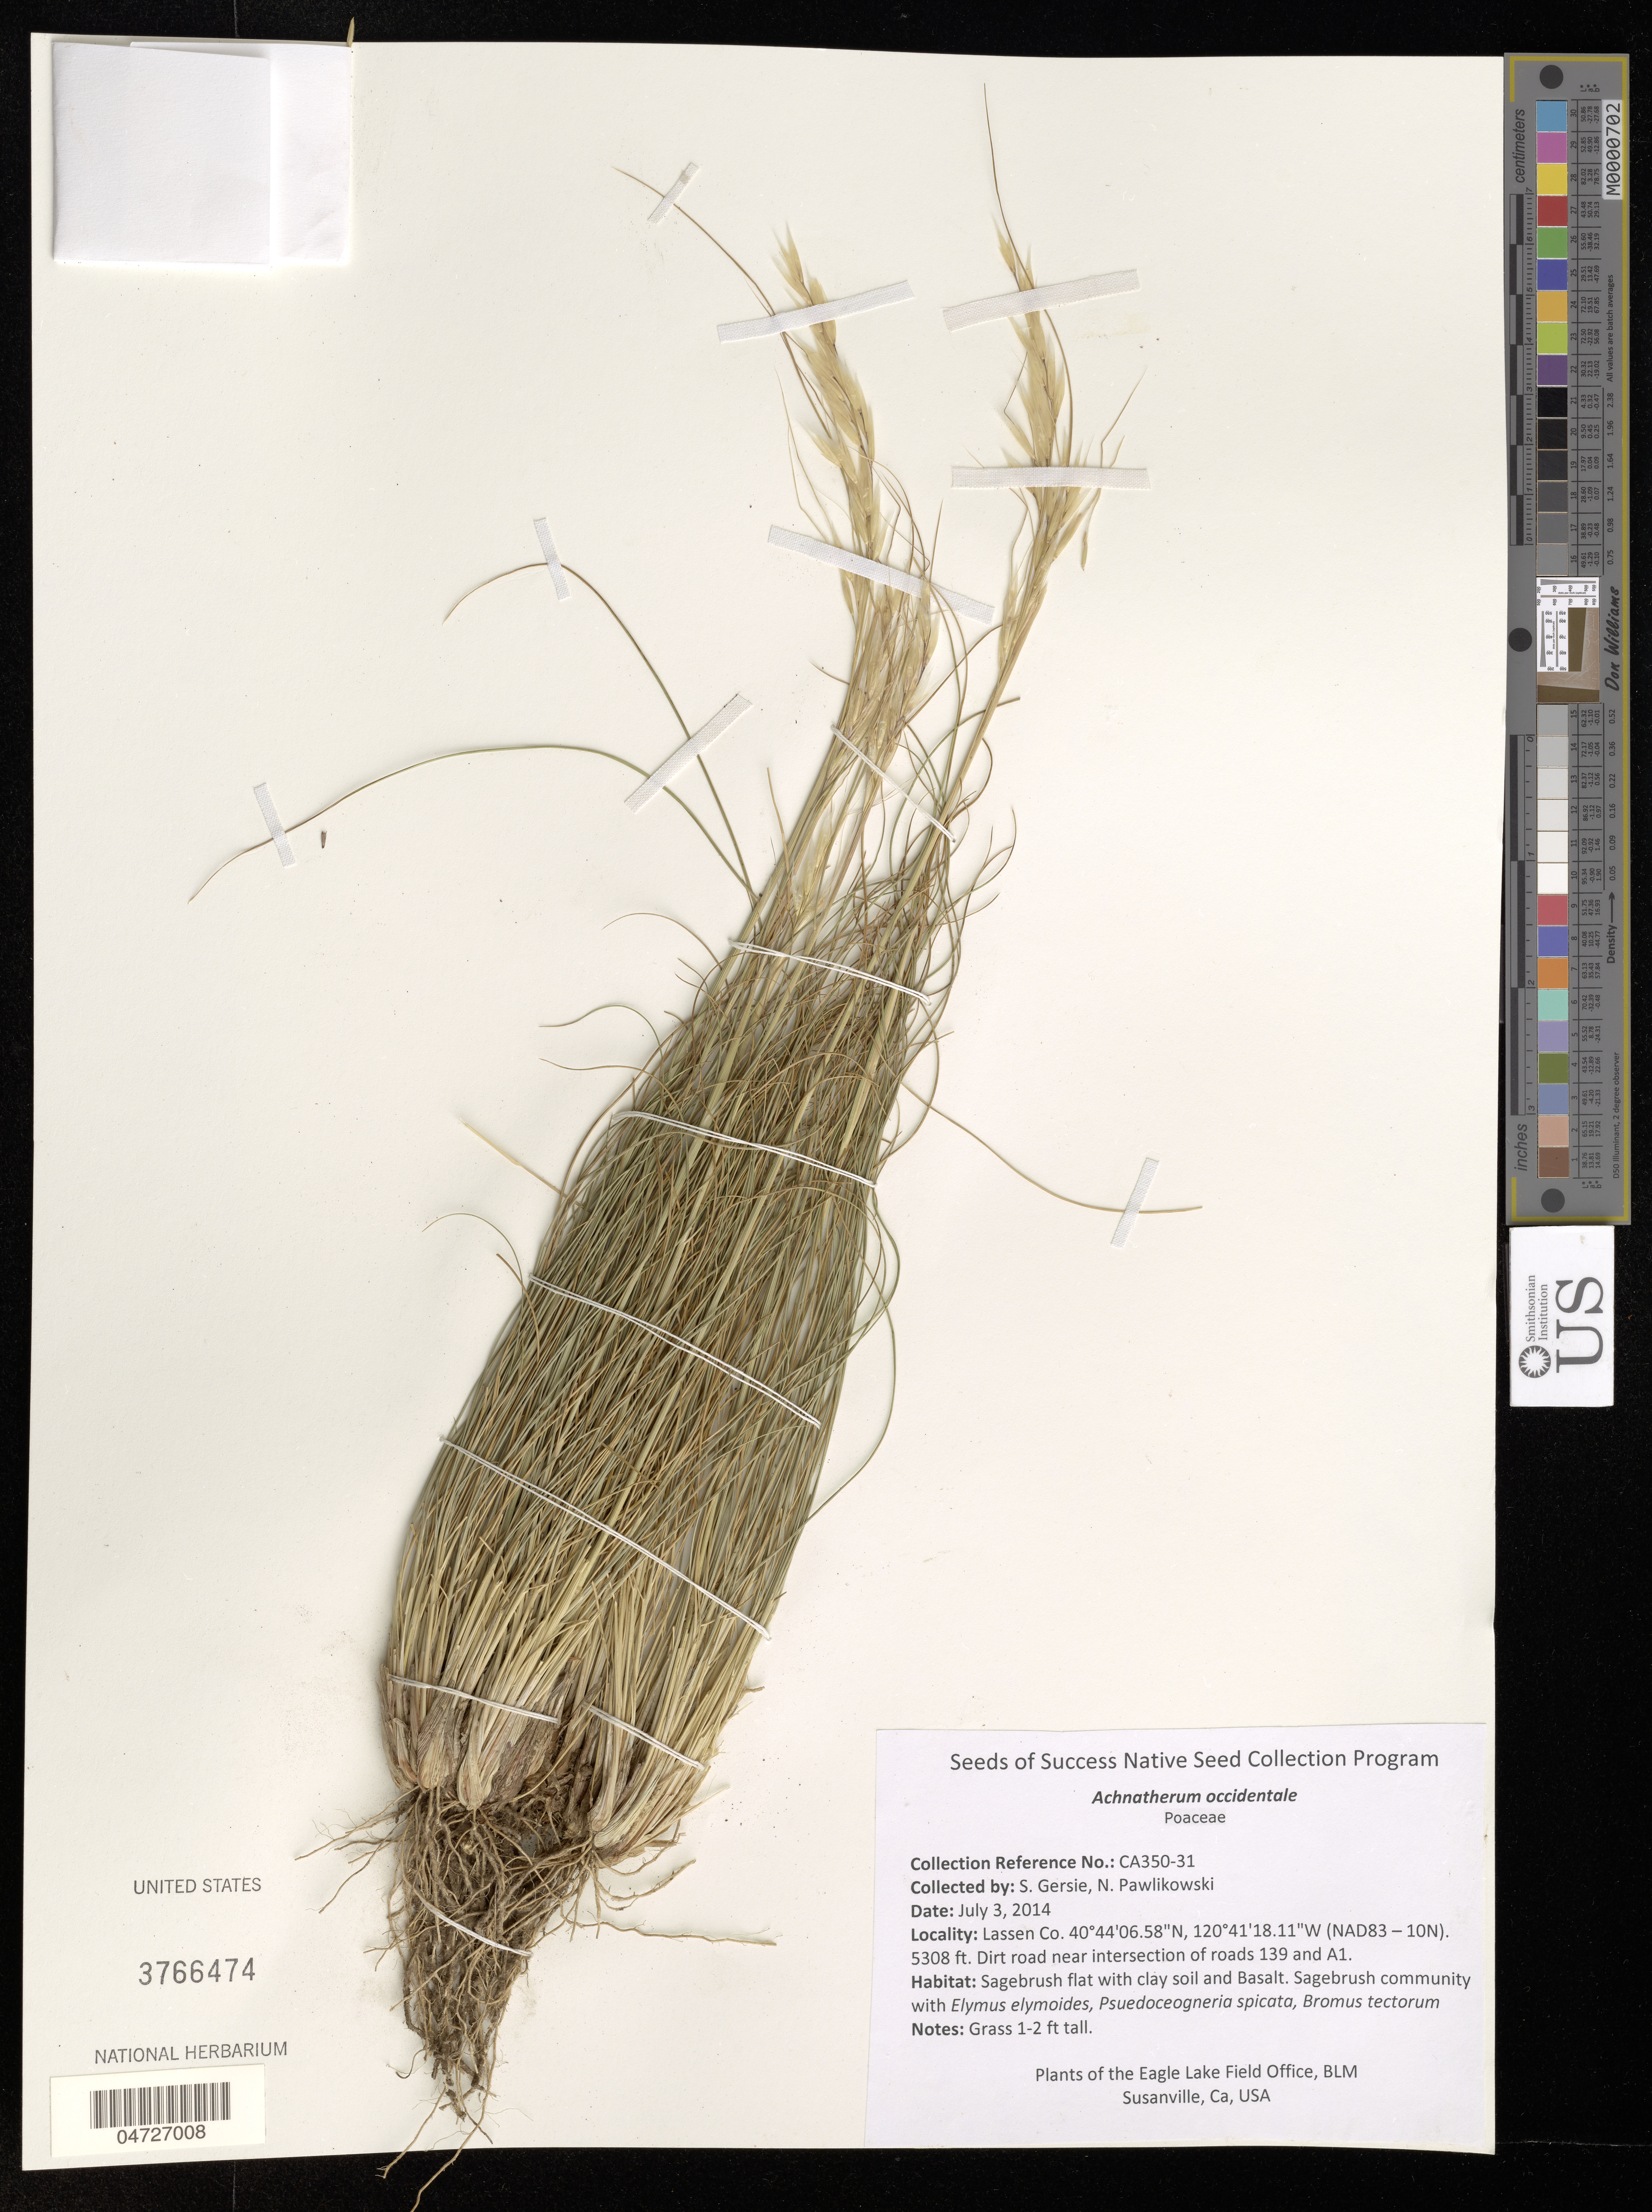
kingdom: Plantae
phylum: Tracheophyta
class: Liliopsida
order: Poales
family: Poaceae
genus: Achnatherum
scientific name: Achnatherum occidentale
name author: (Thurb. ex S. Watson) Barkworth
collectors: S. Gersie & N. Pawlikowski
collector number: CA350-31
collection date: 2014-07-03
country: United States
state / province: California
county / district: Lassen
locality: Lassen Co. Dirt road near intersection of roads 139 and A1. The Eagle Lake Field Office, BLM. Susanville.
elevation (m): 1618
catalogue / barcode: US 3766474